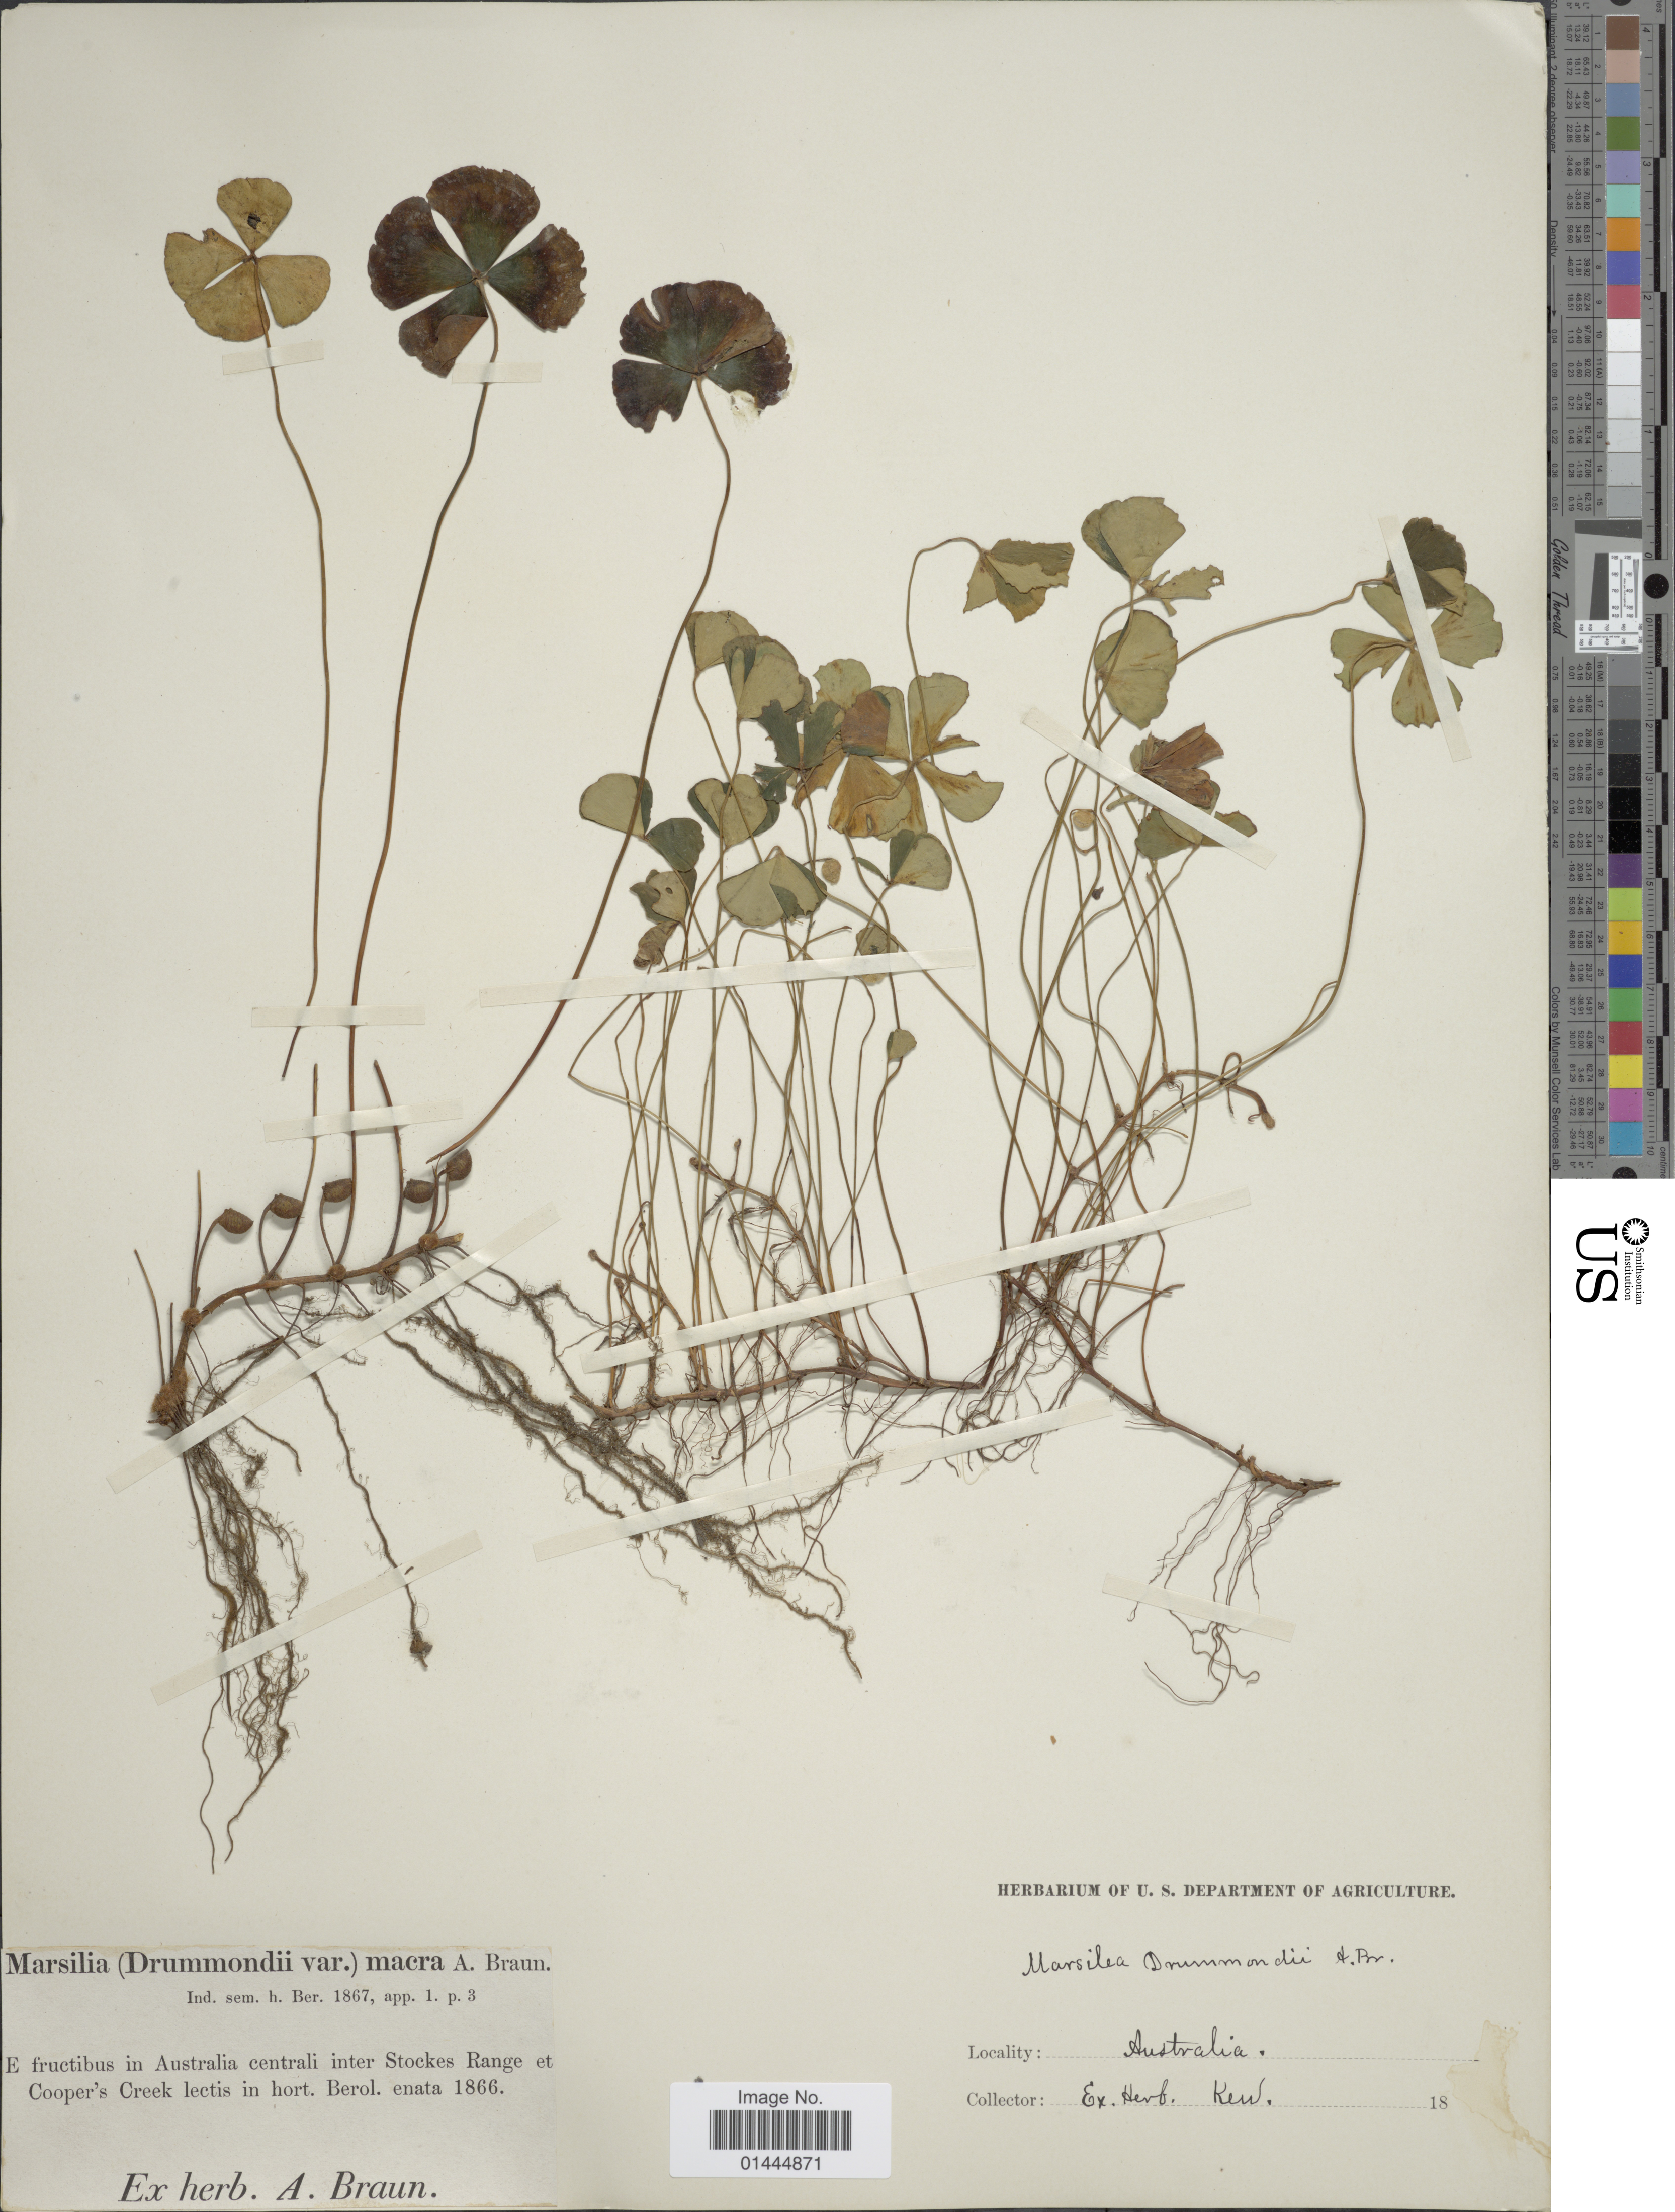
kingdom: Plantae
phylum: Tracheophyta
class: Polypodiopsida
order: Salviniales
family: Marsileaceae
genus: Marsilea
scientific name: Marsilea macra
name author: A. Braun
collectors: ex herb. A. Braun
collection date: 1866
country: Australia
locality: Australia centrali inter Stockes Range et Cooper's Creek in lectis in hort. Berol.